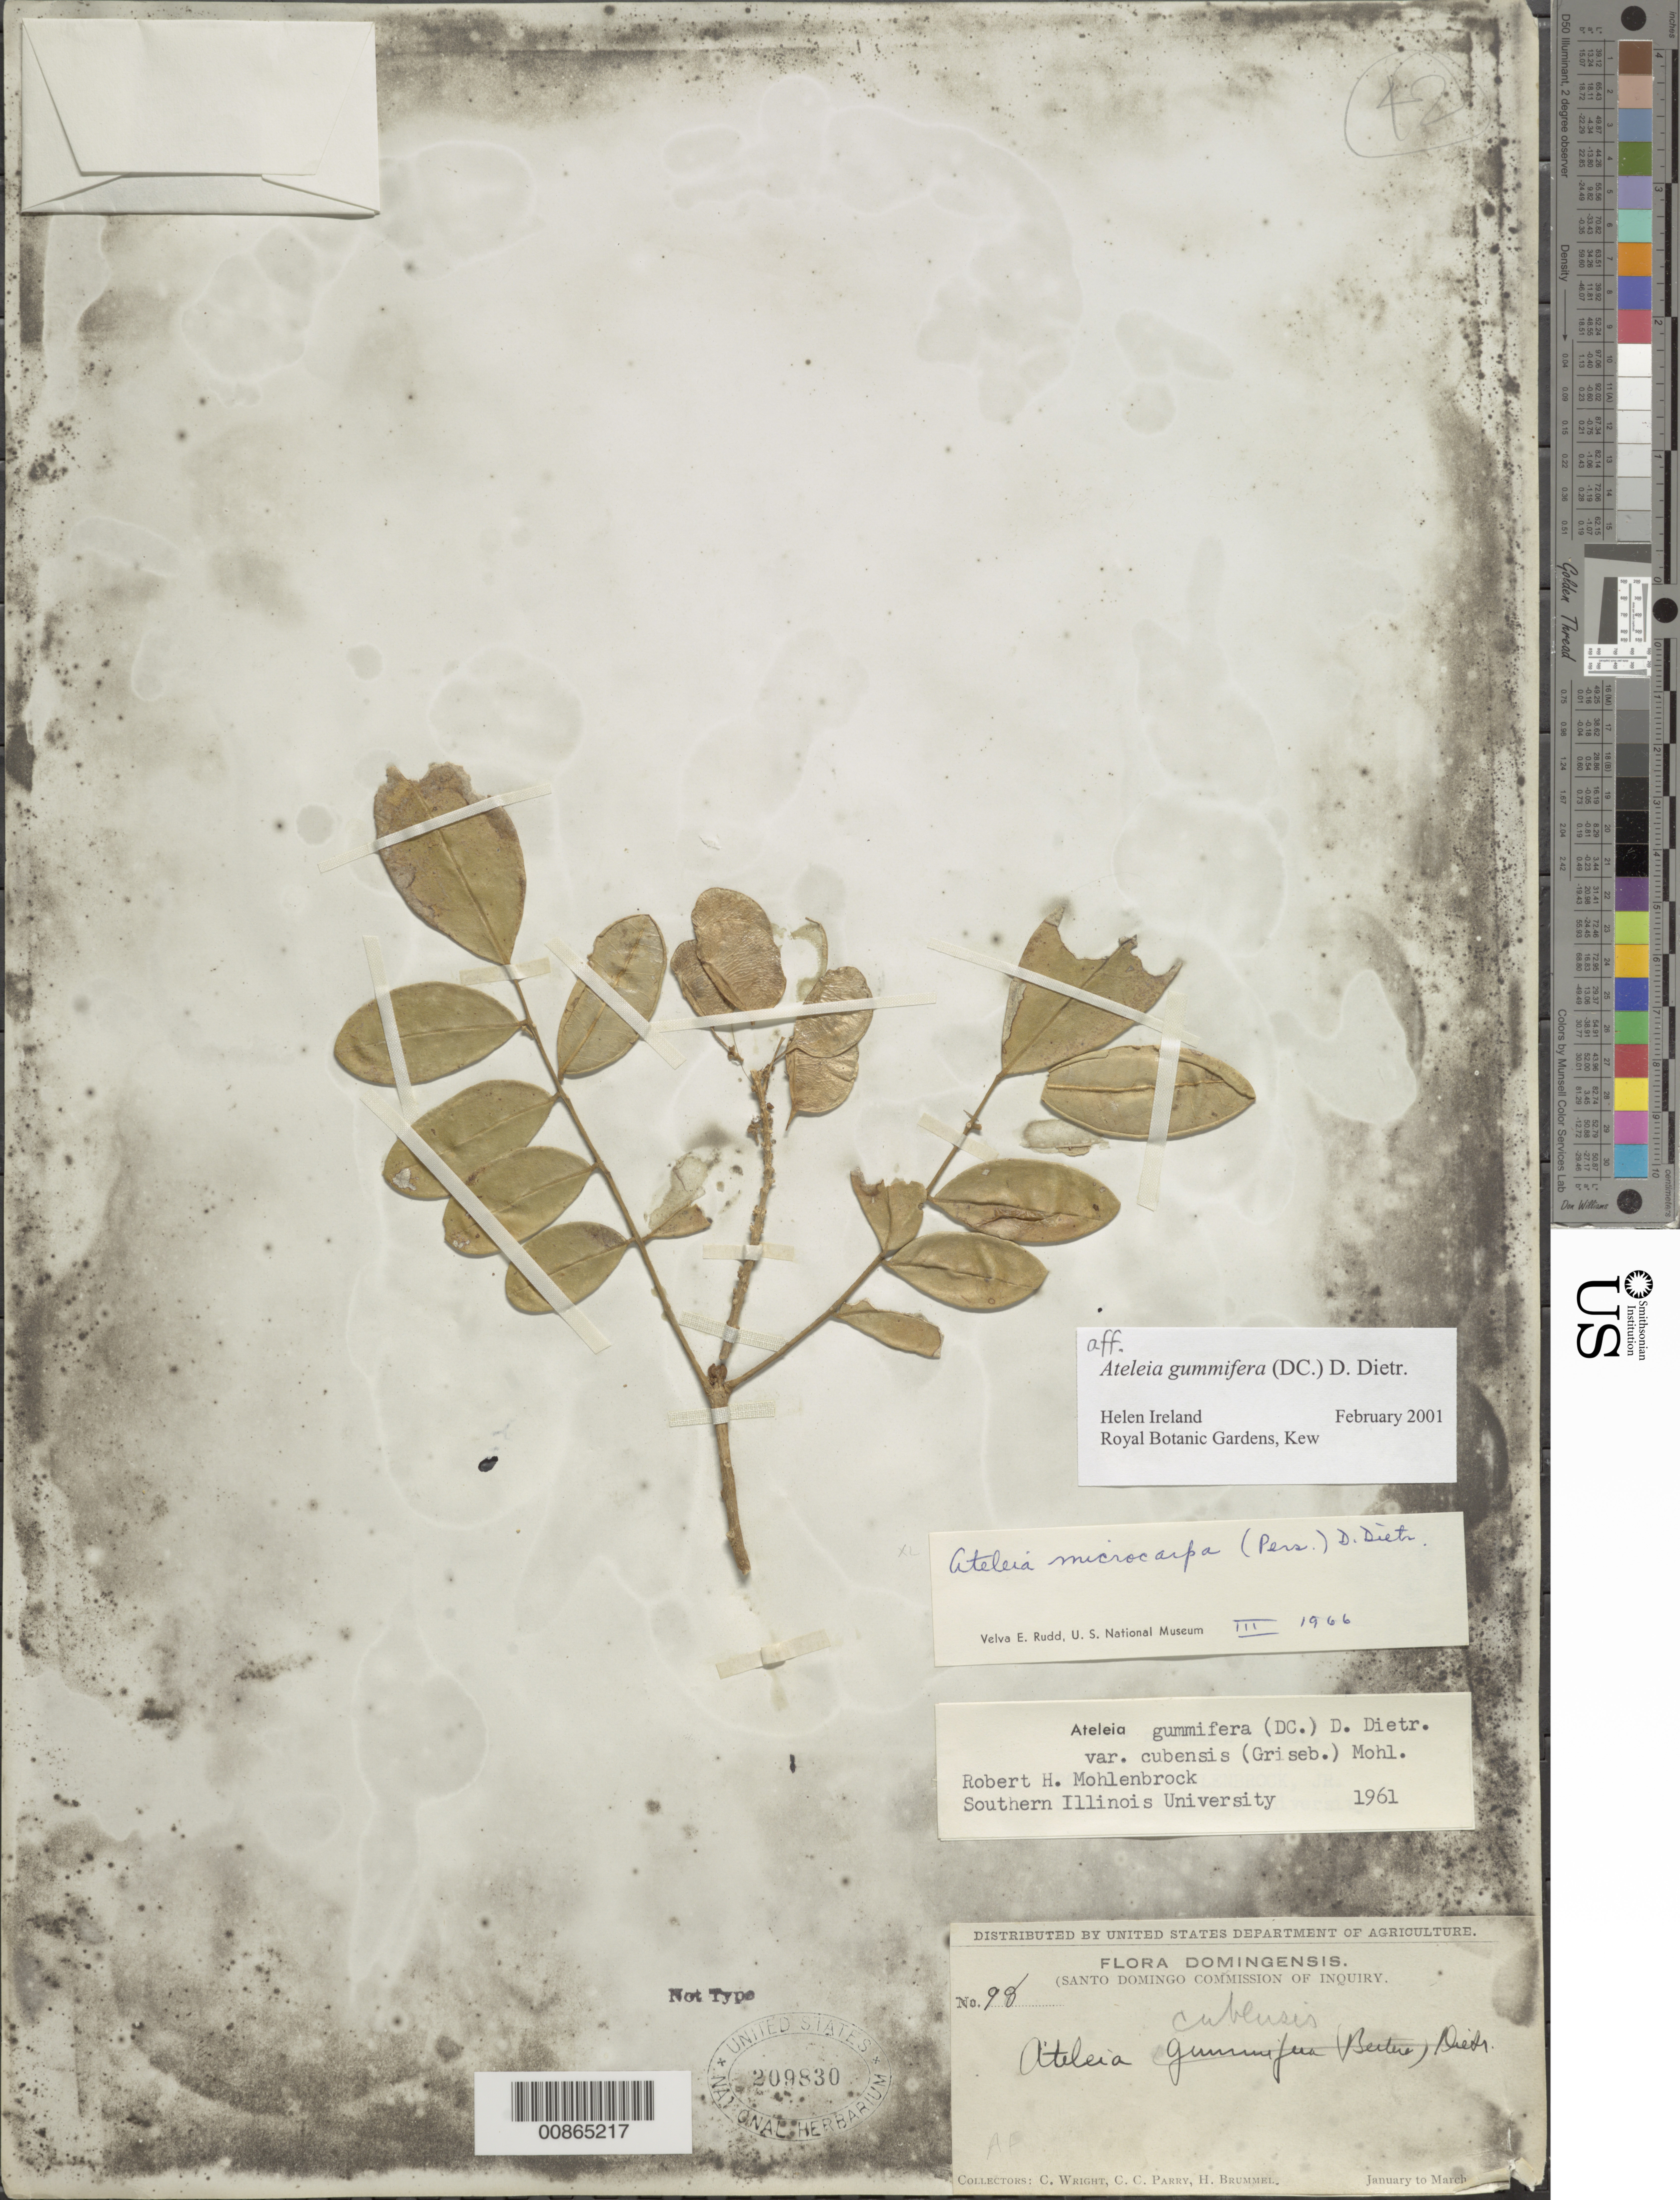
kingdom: Plantae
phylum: Tracheophyta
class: Magnoliopsida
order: Fabales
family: Fabaceae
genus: Ateleia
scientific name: Ateleia gummifera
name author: (Bertero ex DC.) D. Dietr.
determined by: Ireland, H.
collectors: C. Wright, C. C. Parry & H. Brummel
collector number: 98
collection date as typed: Jan 1871 to -- Mar 1871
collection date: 1871-01/1871-03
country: Dominican Republic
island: Hispaniola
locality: Dominican Republic.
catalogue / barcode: US 209830